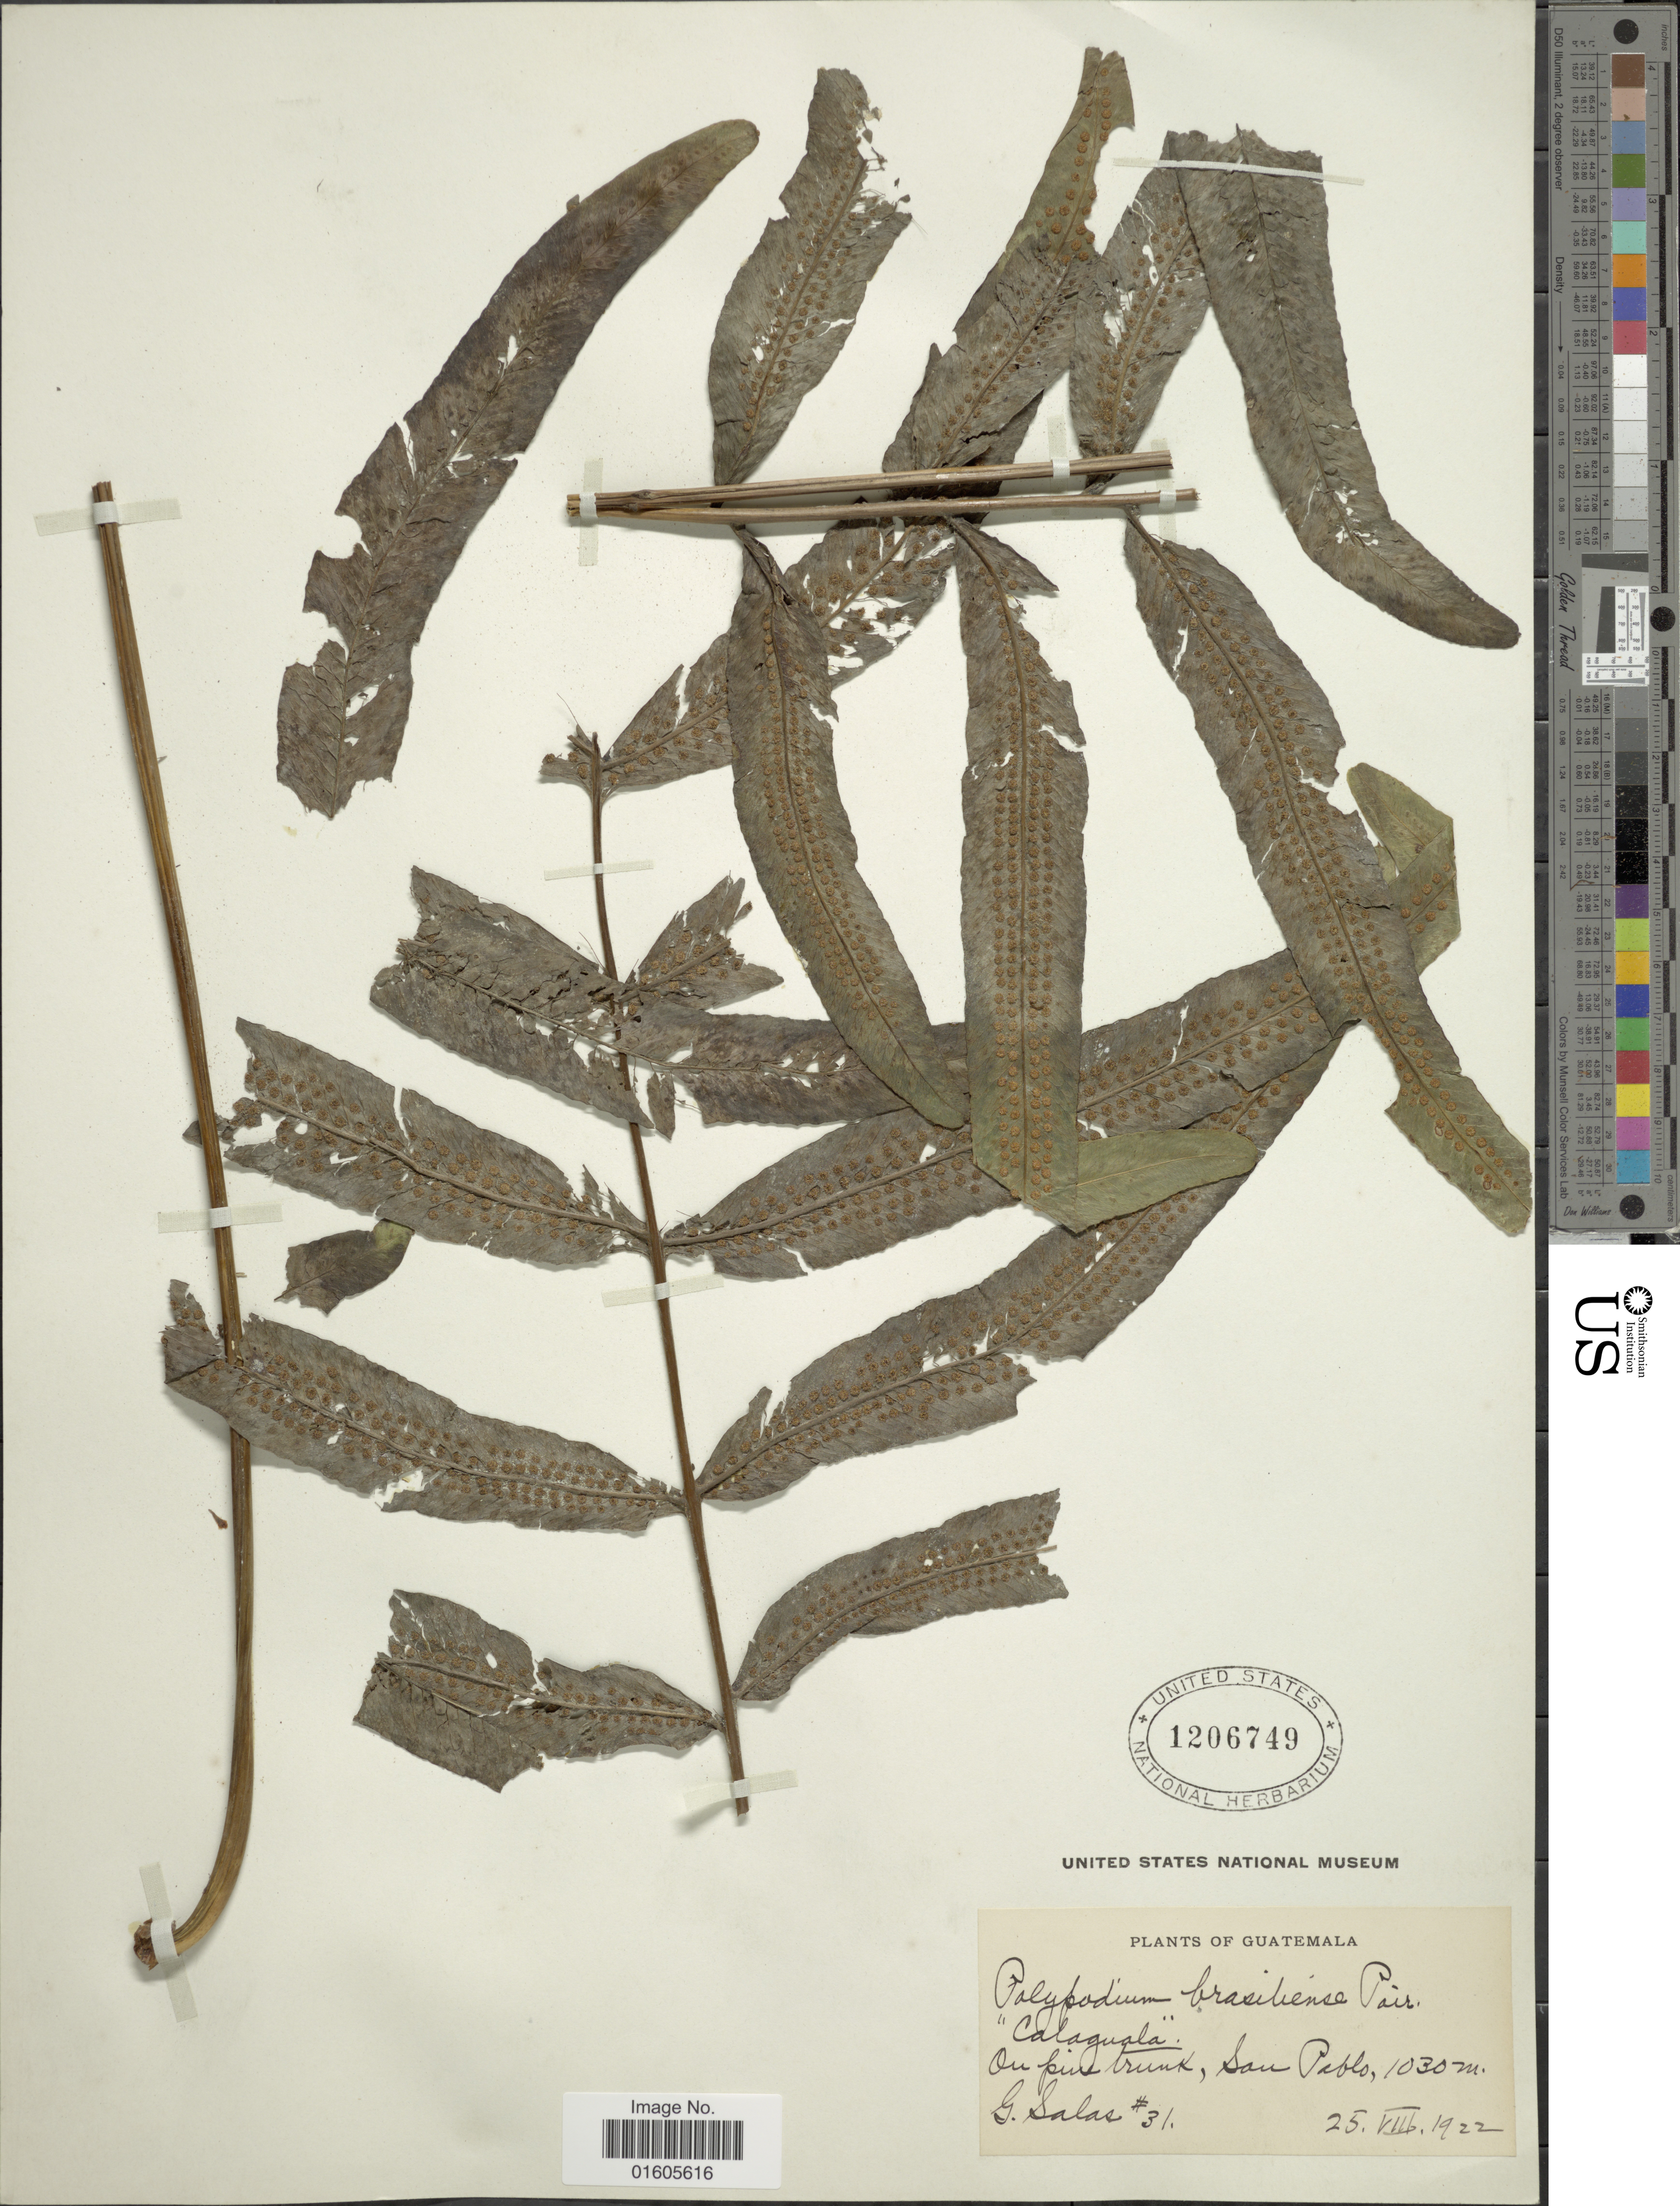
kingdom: Plantae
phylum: Tracheophyta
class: Polypodiopsida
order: Polypodiales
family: Polypodiaceae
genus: Serpocaulon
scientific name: Serpocaulon triseriale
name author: (Sw.) A.R. Sm.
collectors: G. Salas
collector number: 31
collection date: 1922-08-25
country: Guatemala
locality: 'Calaguala', On pine trunk, San Pablo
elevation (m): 1030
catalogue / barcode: US 1206749